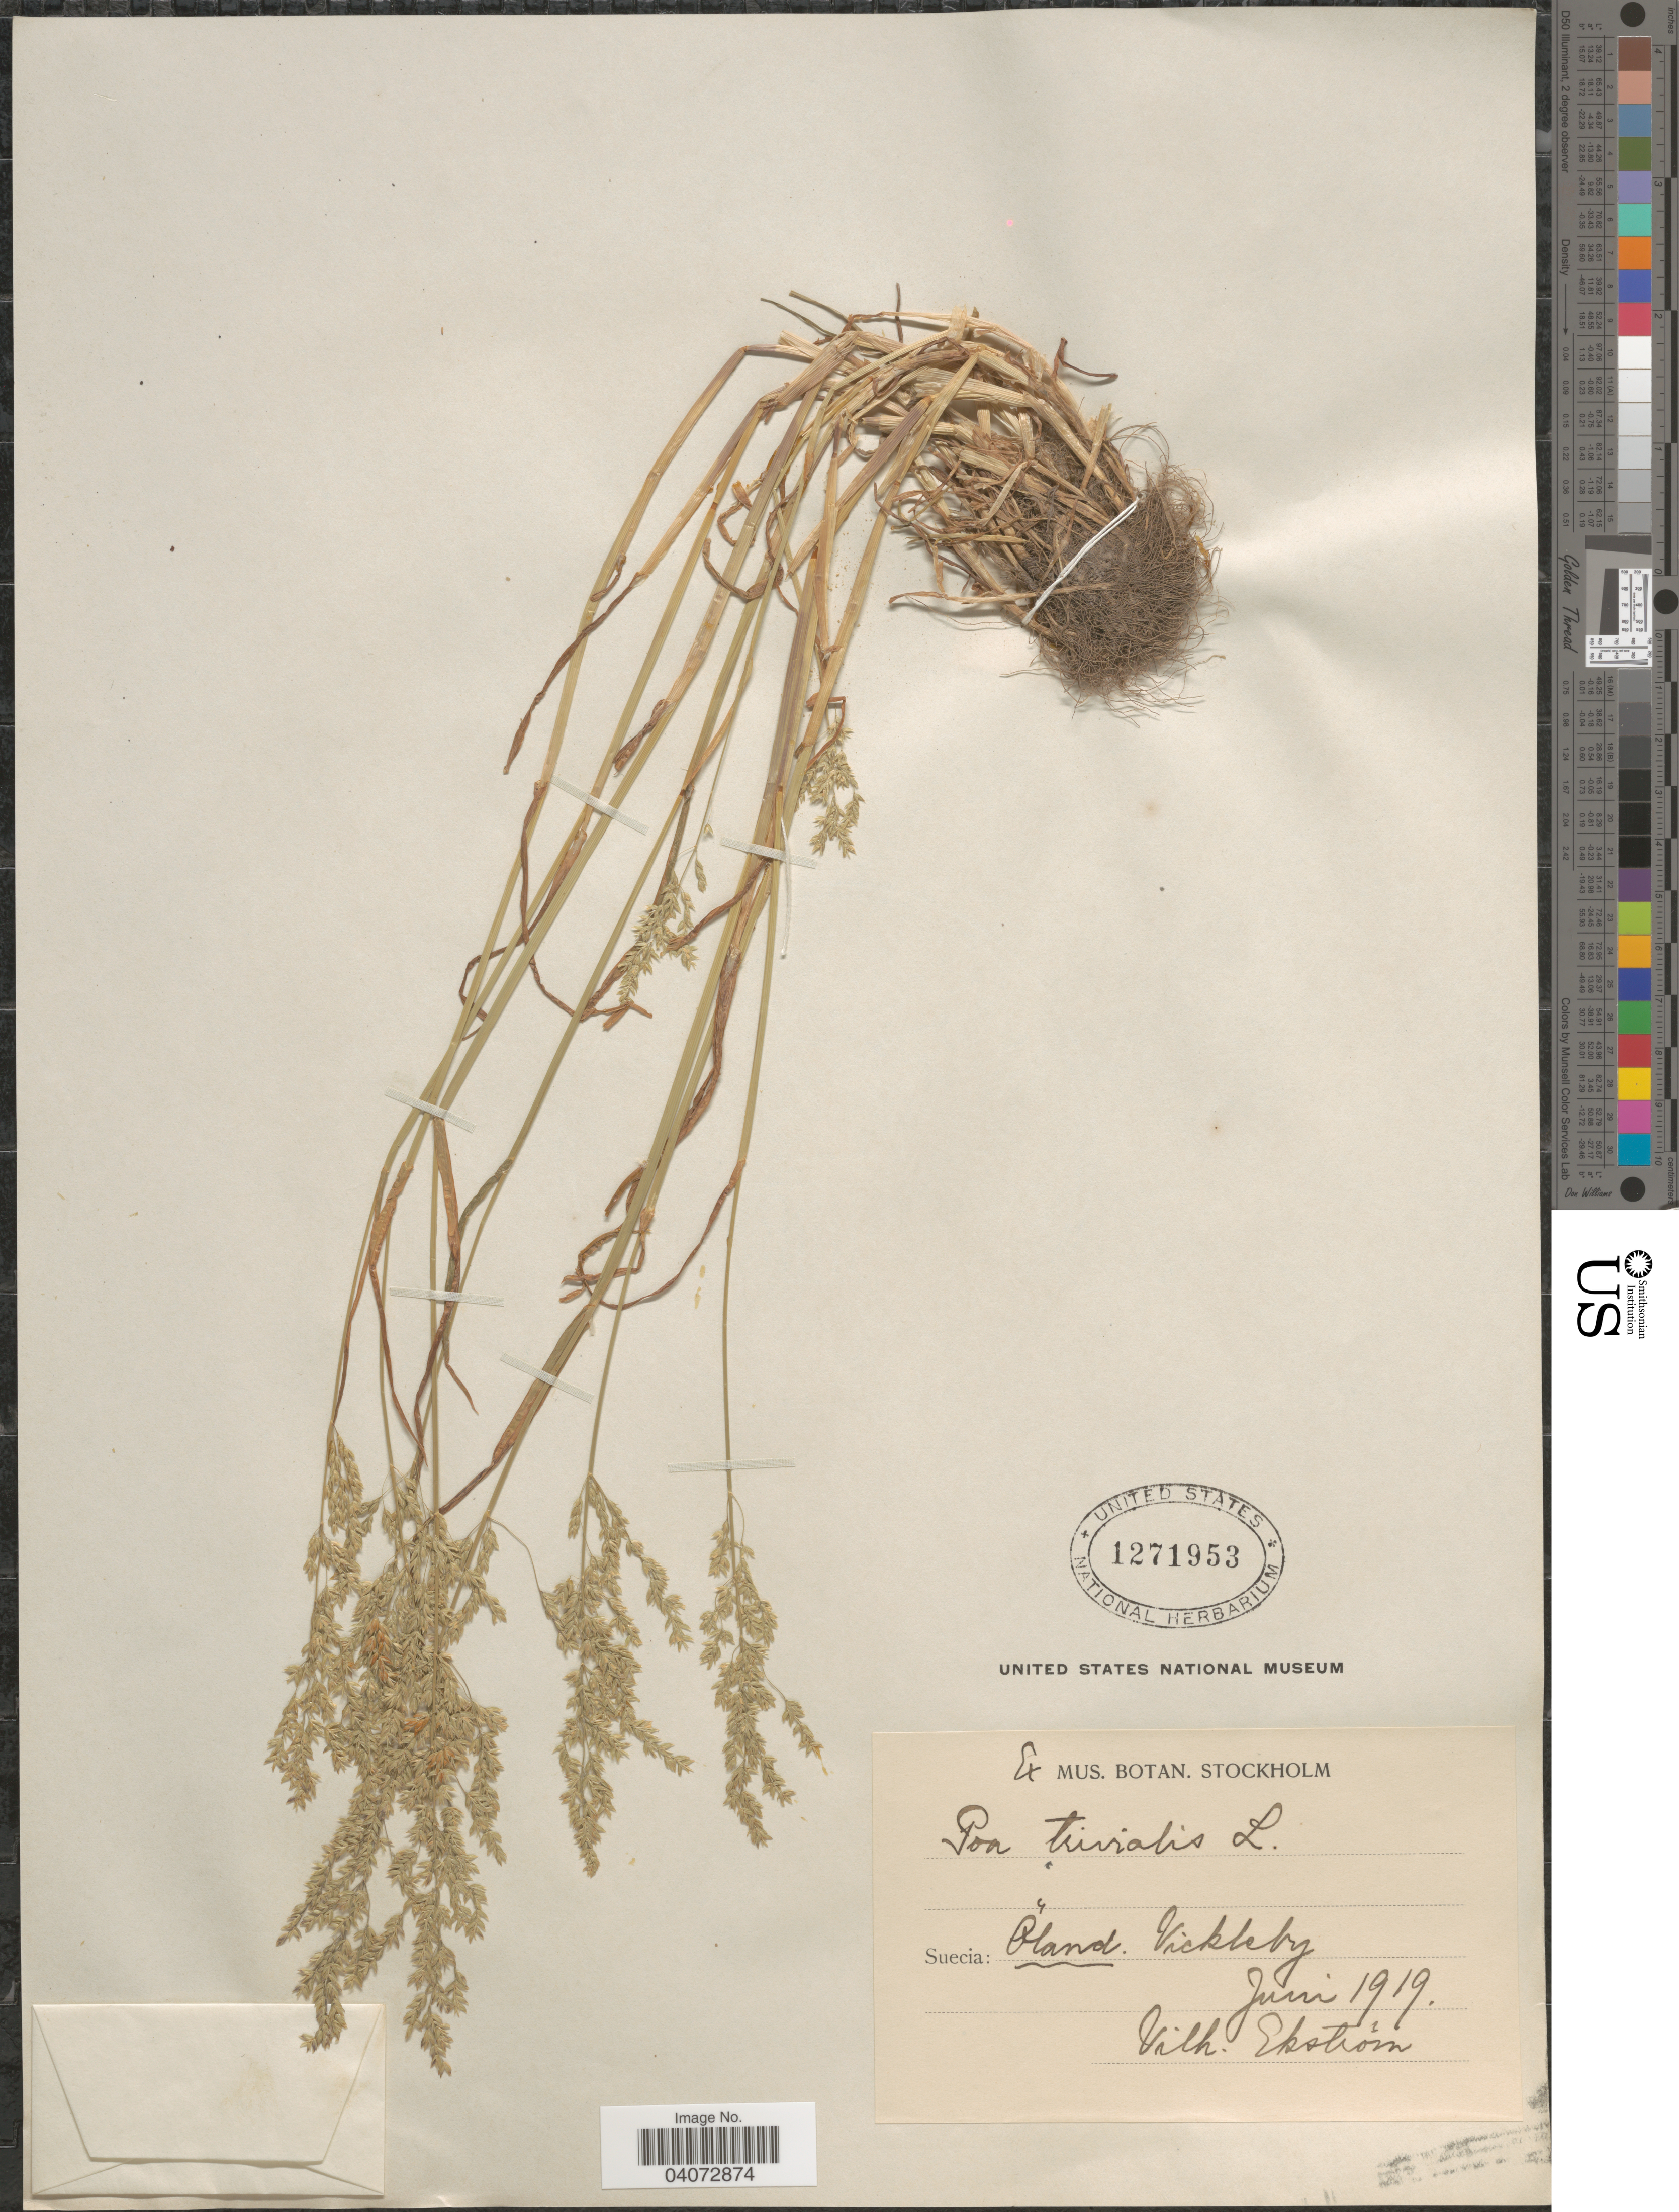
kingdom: Plantae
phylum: Tracheophyta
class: Liliopsida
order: Poales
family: Poaceae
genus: Poa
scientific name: Poa trivialis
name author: L.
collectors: V. Ekstrom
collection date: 1919-06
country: Sweden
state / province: Kalmar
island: Oland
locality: Suecia. Öland. Vickleby.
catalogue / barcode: US 1271953